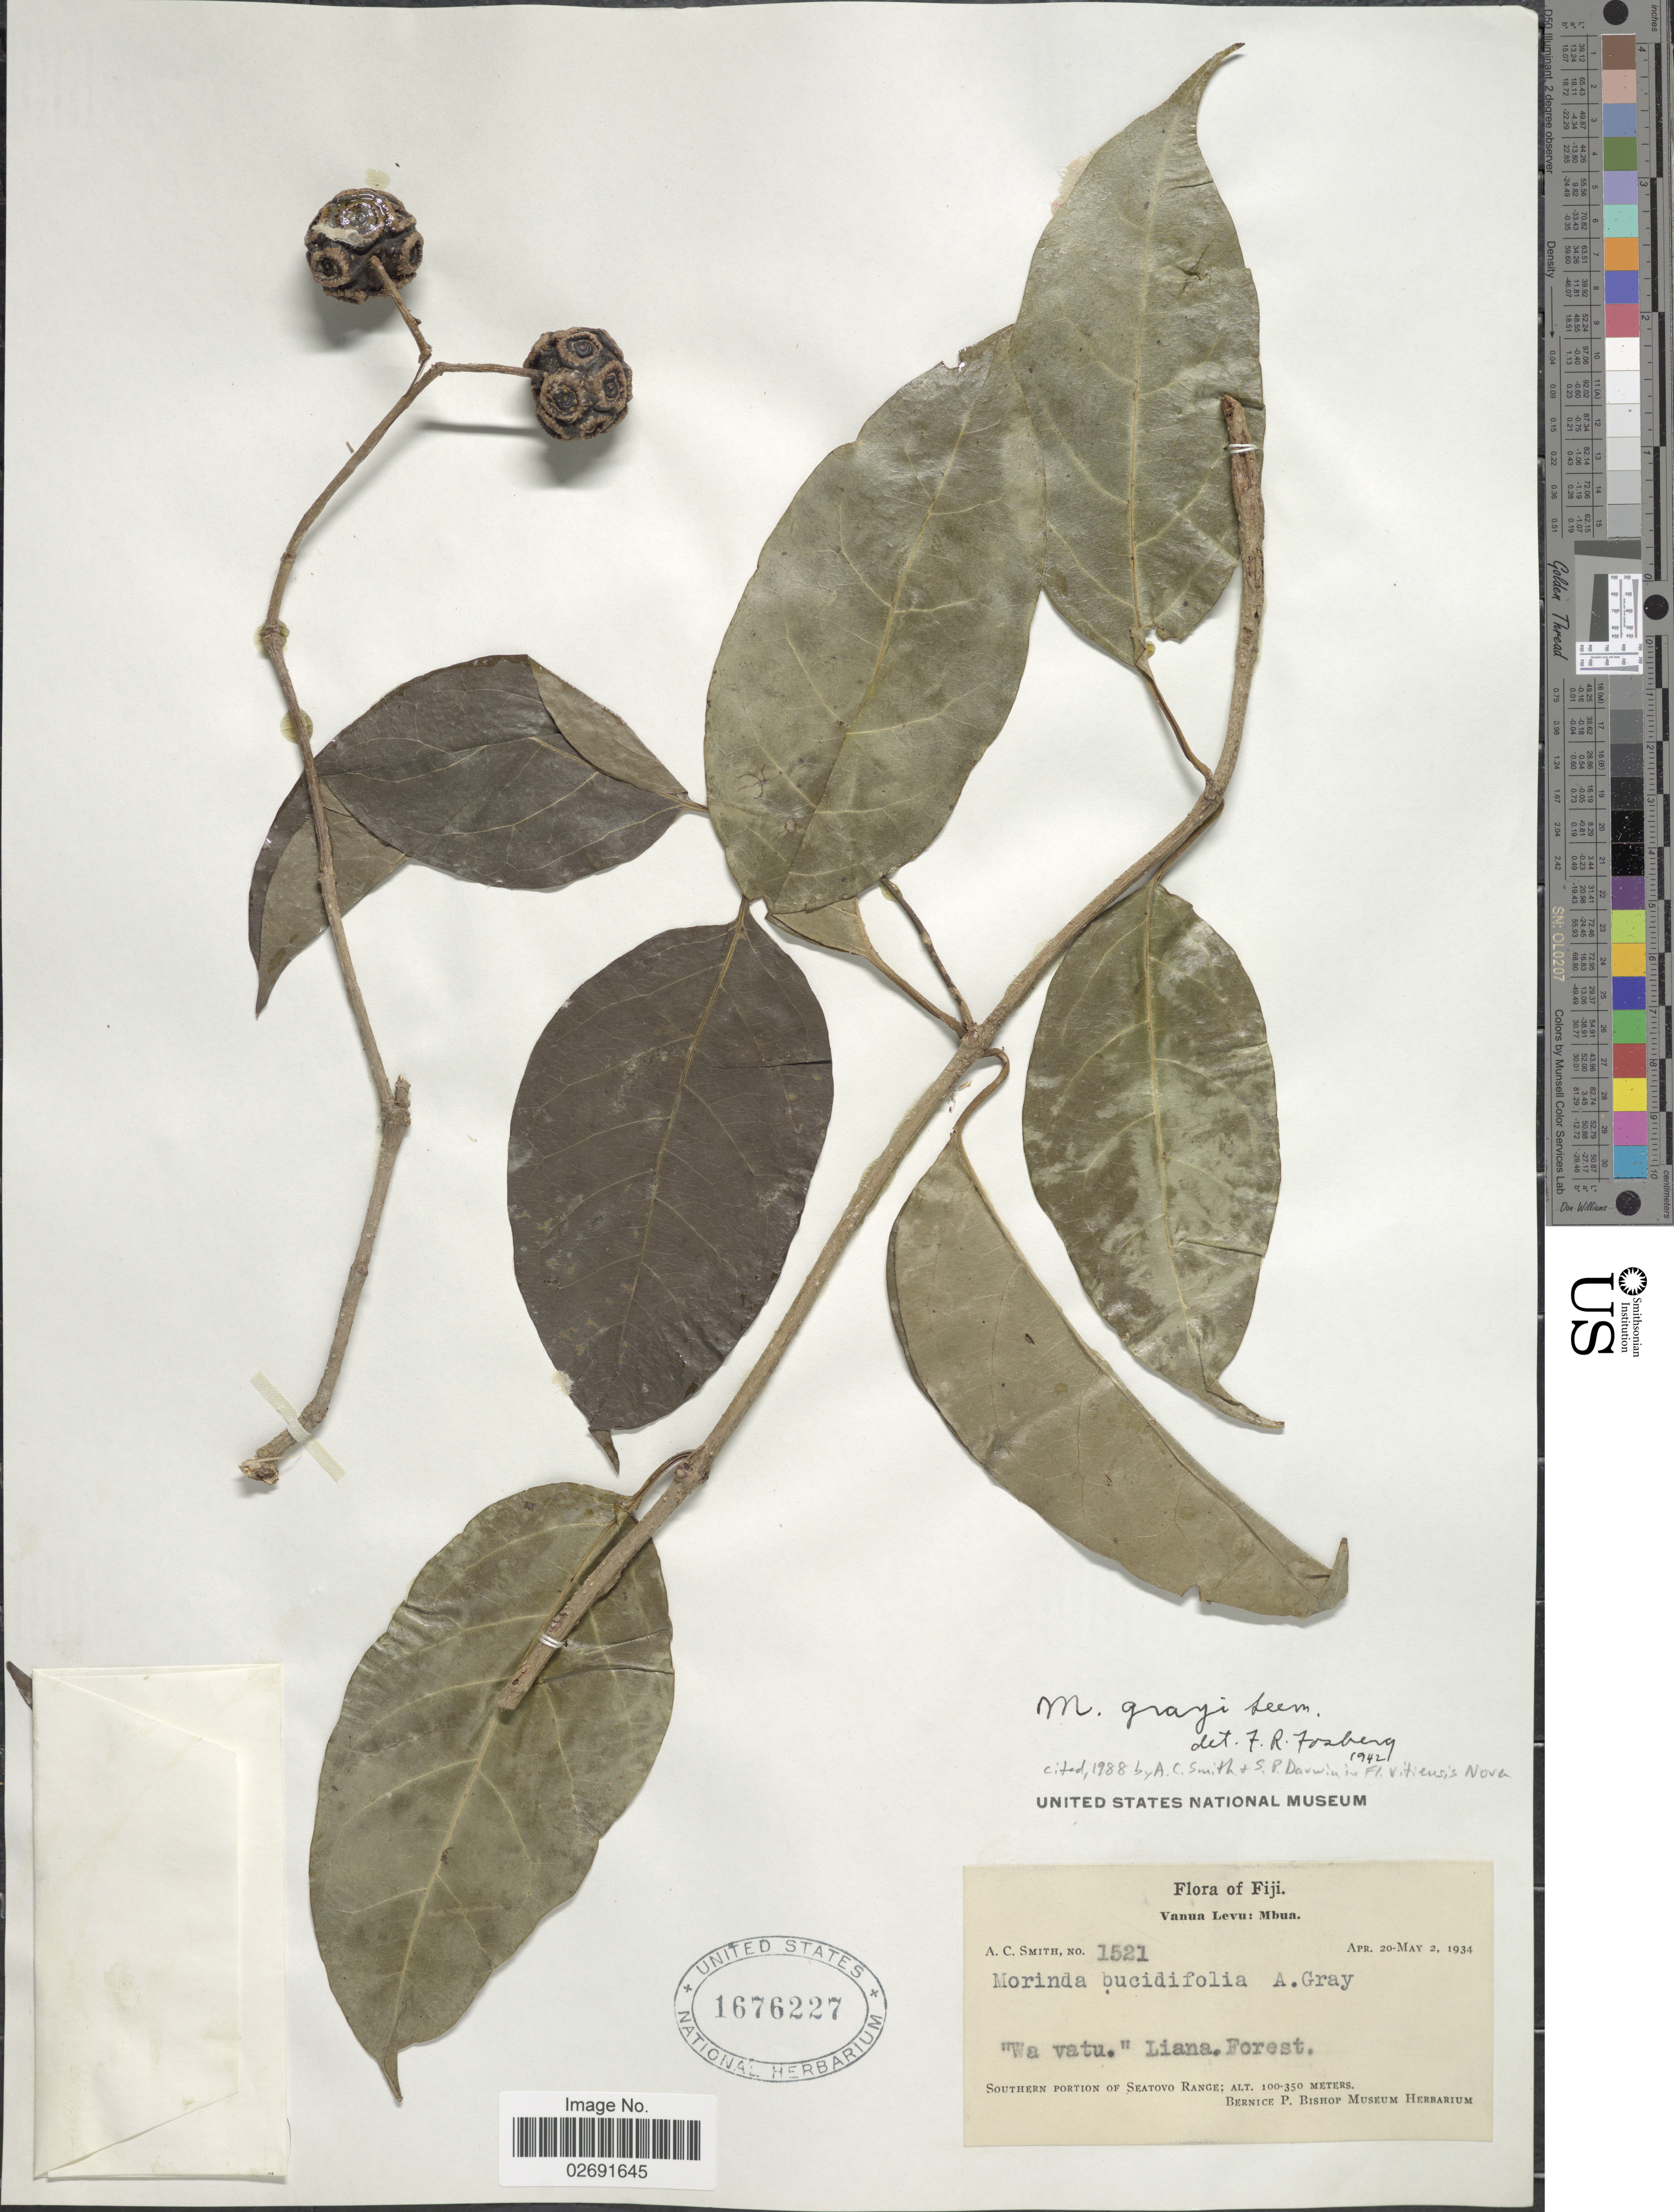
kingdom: Plantae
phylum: Tracheophyta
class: Magnoliopsida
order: Gentianales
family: Rubiaceae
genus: Gynochthodes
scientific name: Gynochthodes grayi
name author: (Seem.) Razafim. & B. Bremer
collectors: A. C. Smith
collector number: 1521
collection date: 1934-04-20/1934-05-02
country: Fiji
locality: Vanua Levu: Mbua. "Wa vatu." Southern portion of Seatovo Range.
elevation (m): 100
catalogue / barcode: US 1676227